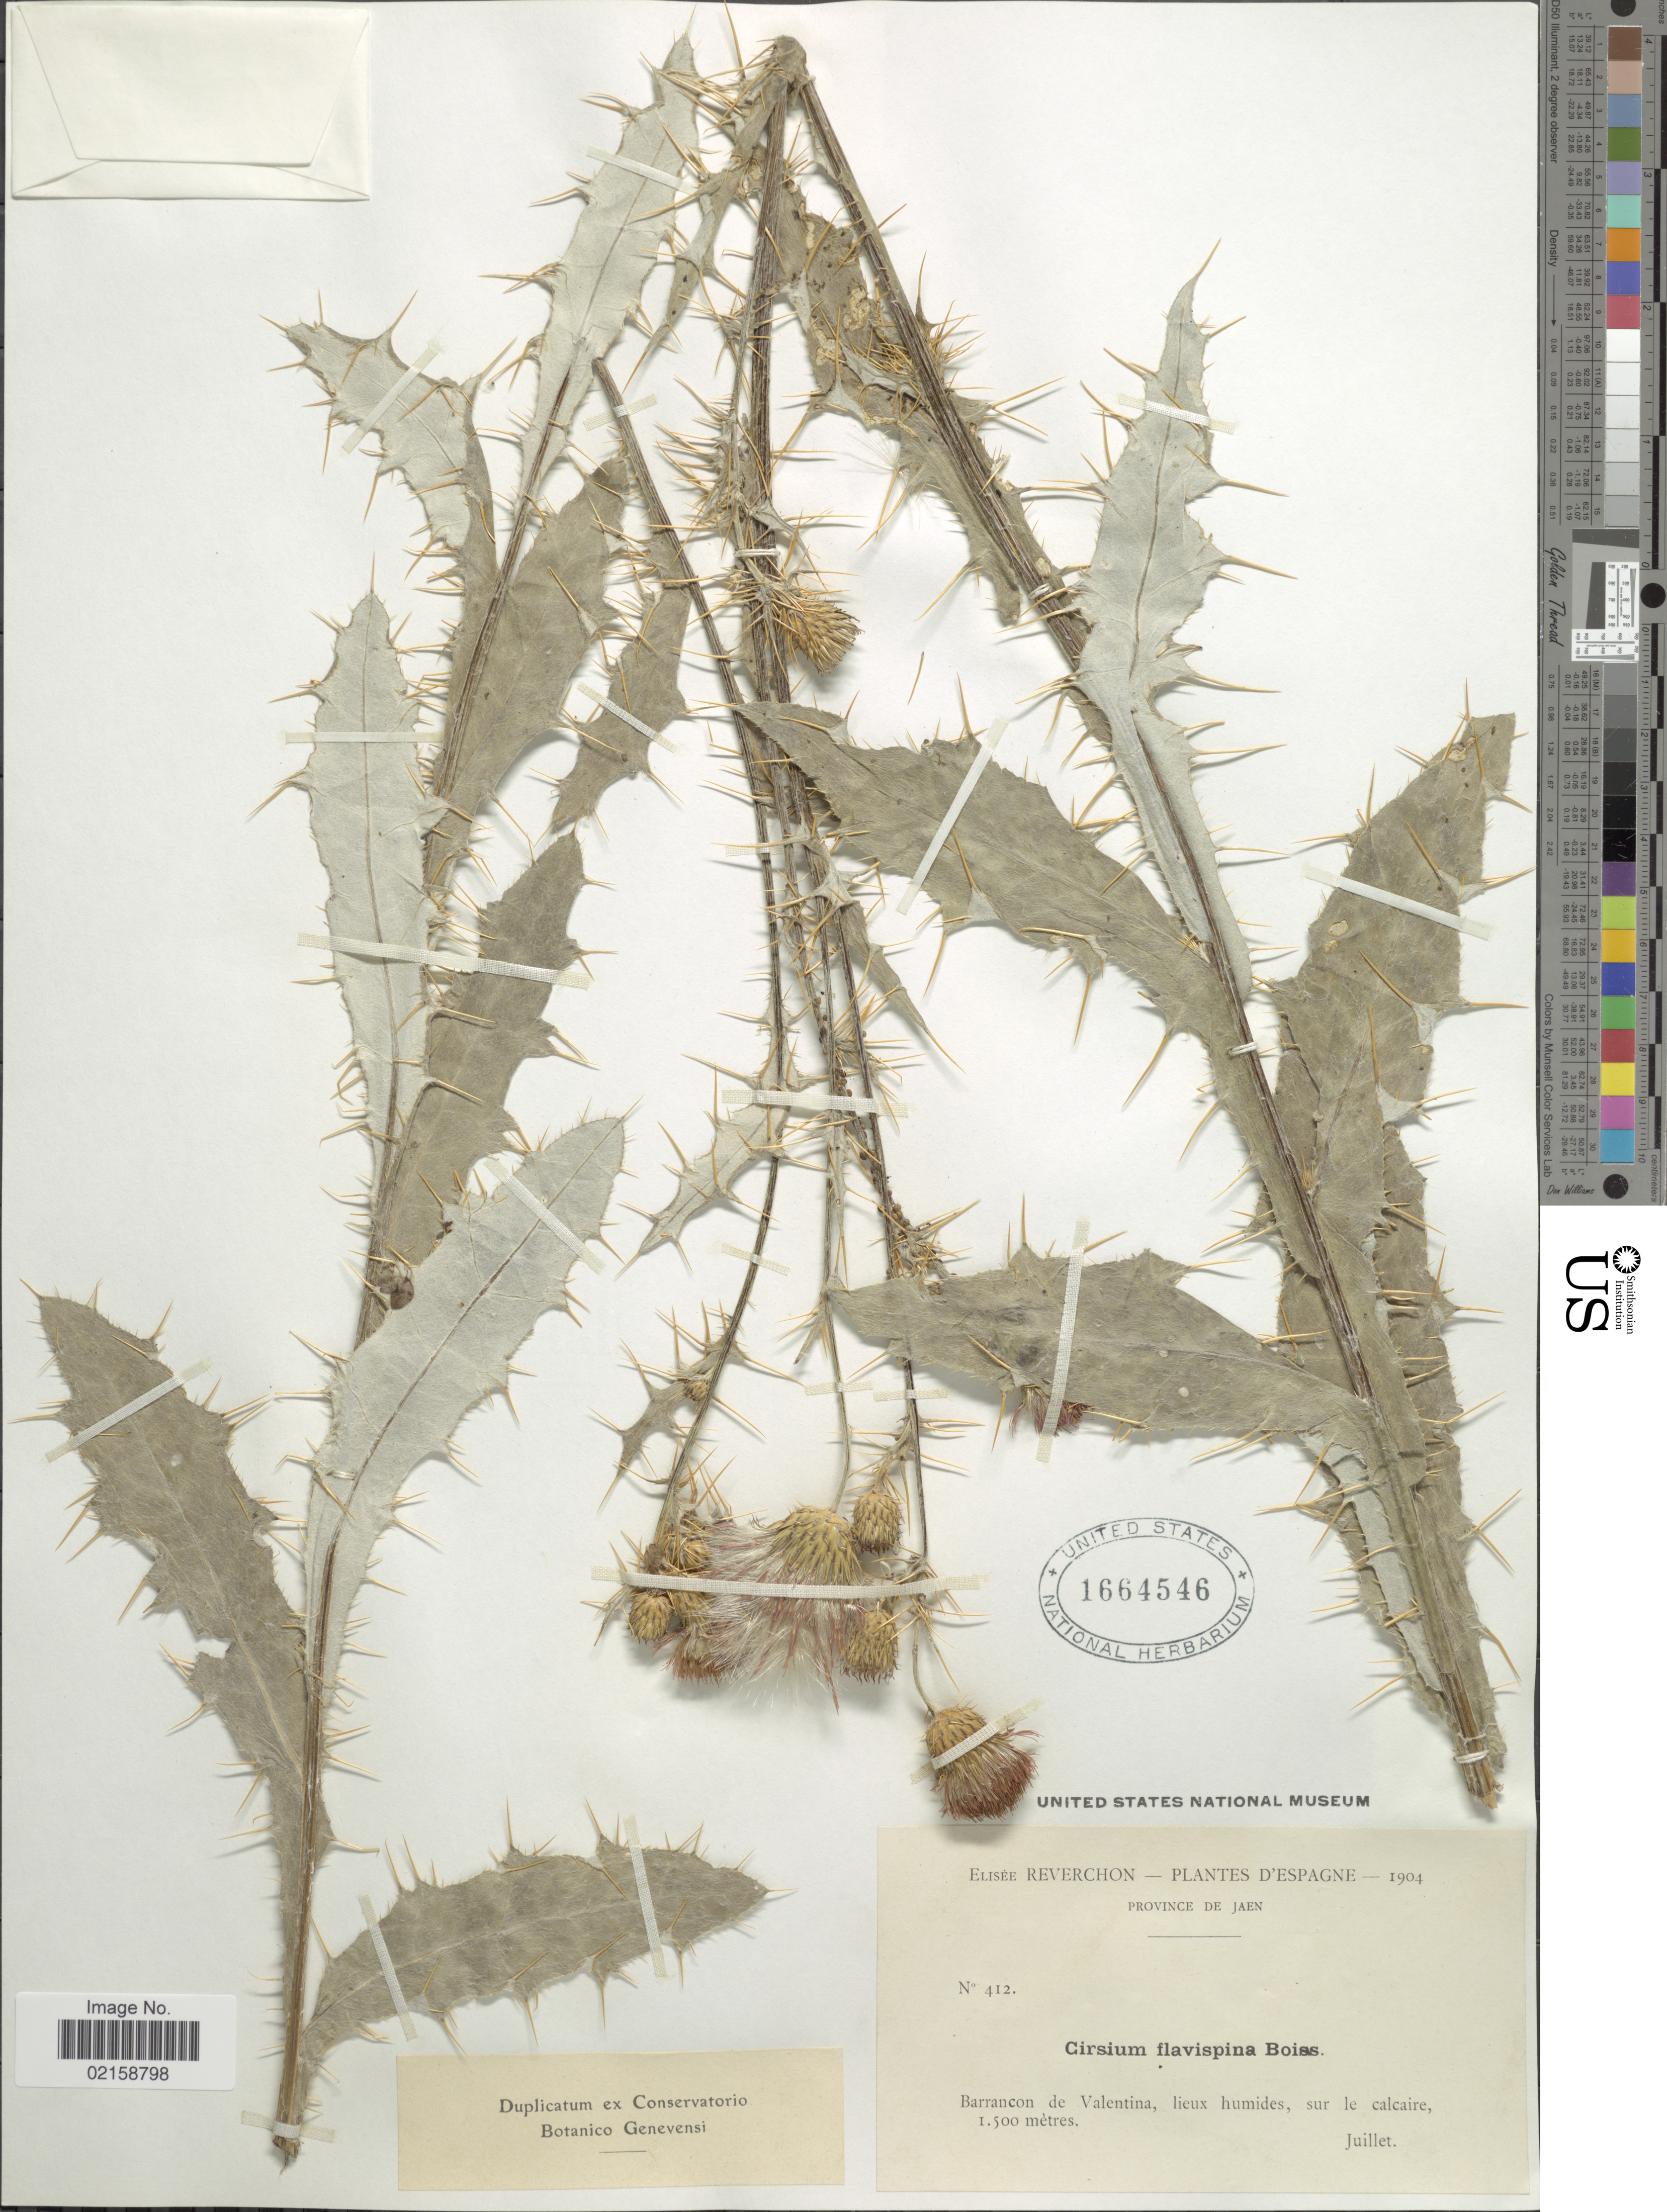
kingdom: Plantae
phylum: Tracheophyta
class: Magnoliopsida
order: Asterales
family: Asteraceae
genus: Cirsium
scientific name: Cirsium pyrenaicum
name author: (Jacq.) All.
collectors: E. Reverchon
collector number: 412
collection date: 1904-07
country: Spain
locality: Province de Jaen, Barrancon de Valentina, lieux humides, sur le calcaire.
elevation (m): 1500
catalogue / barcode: US 1664546